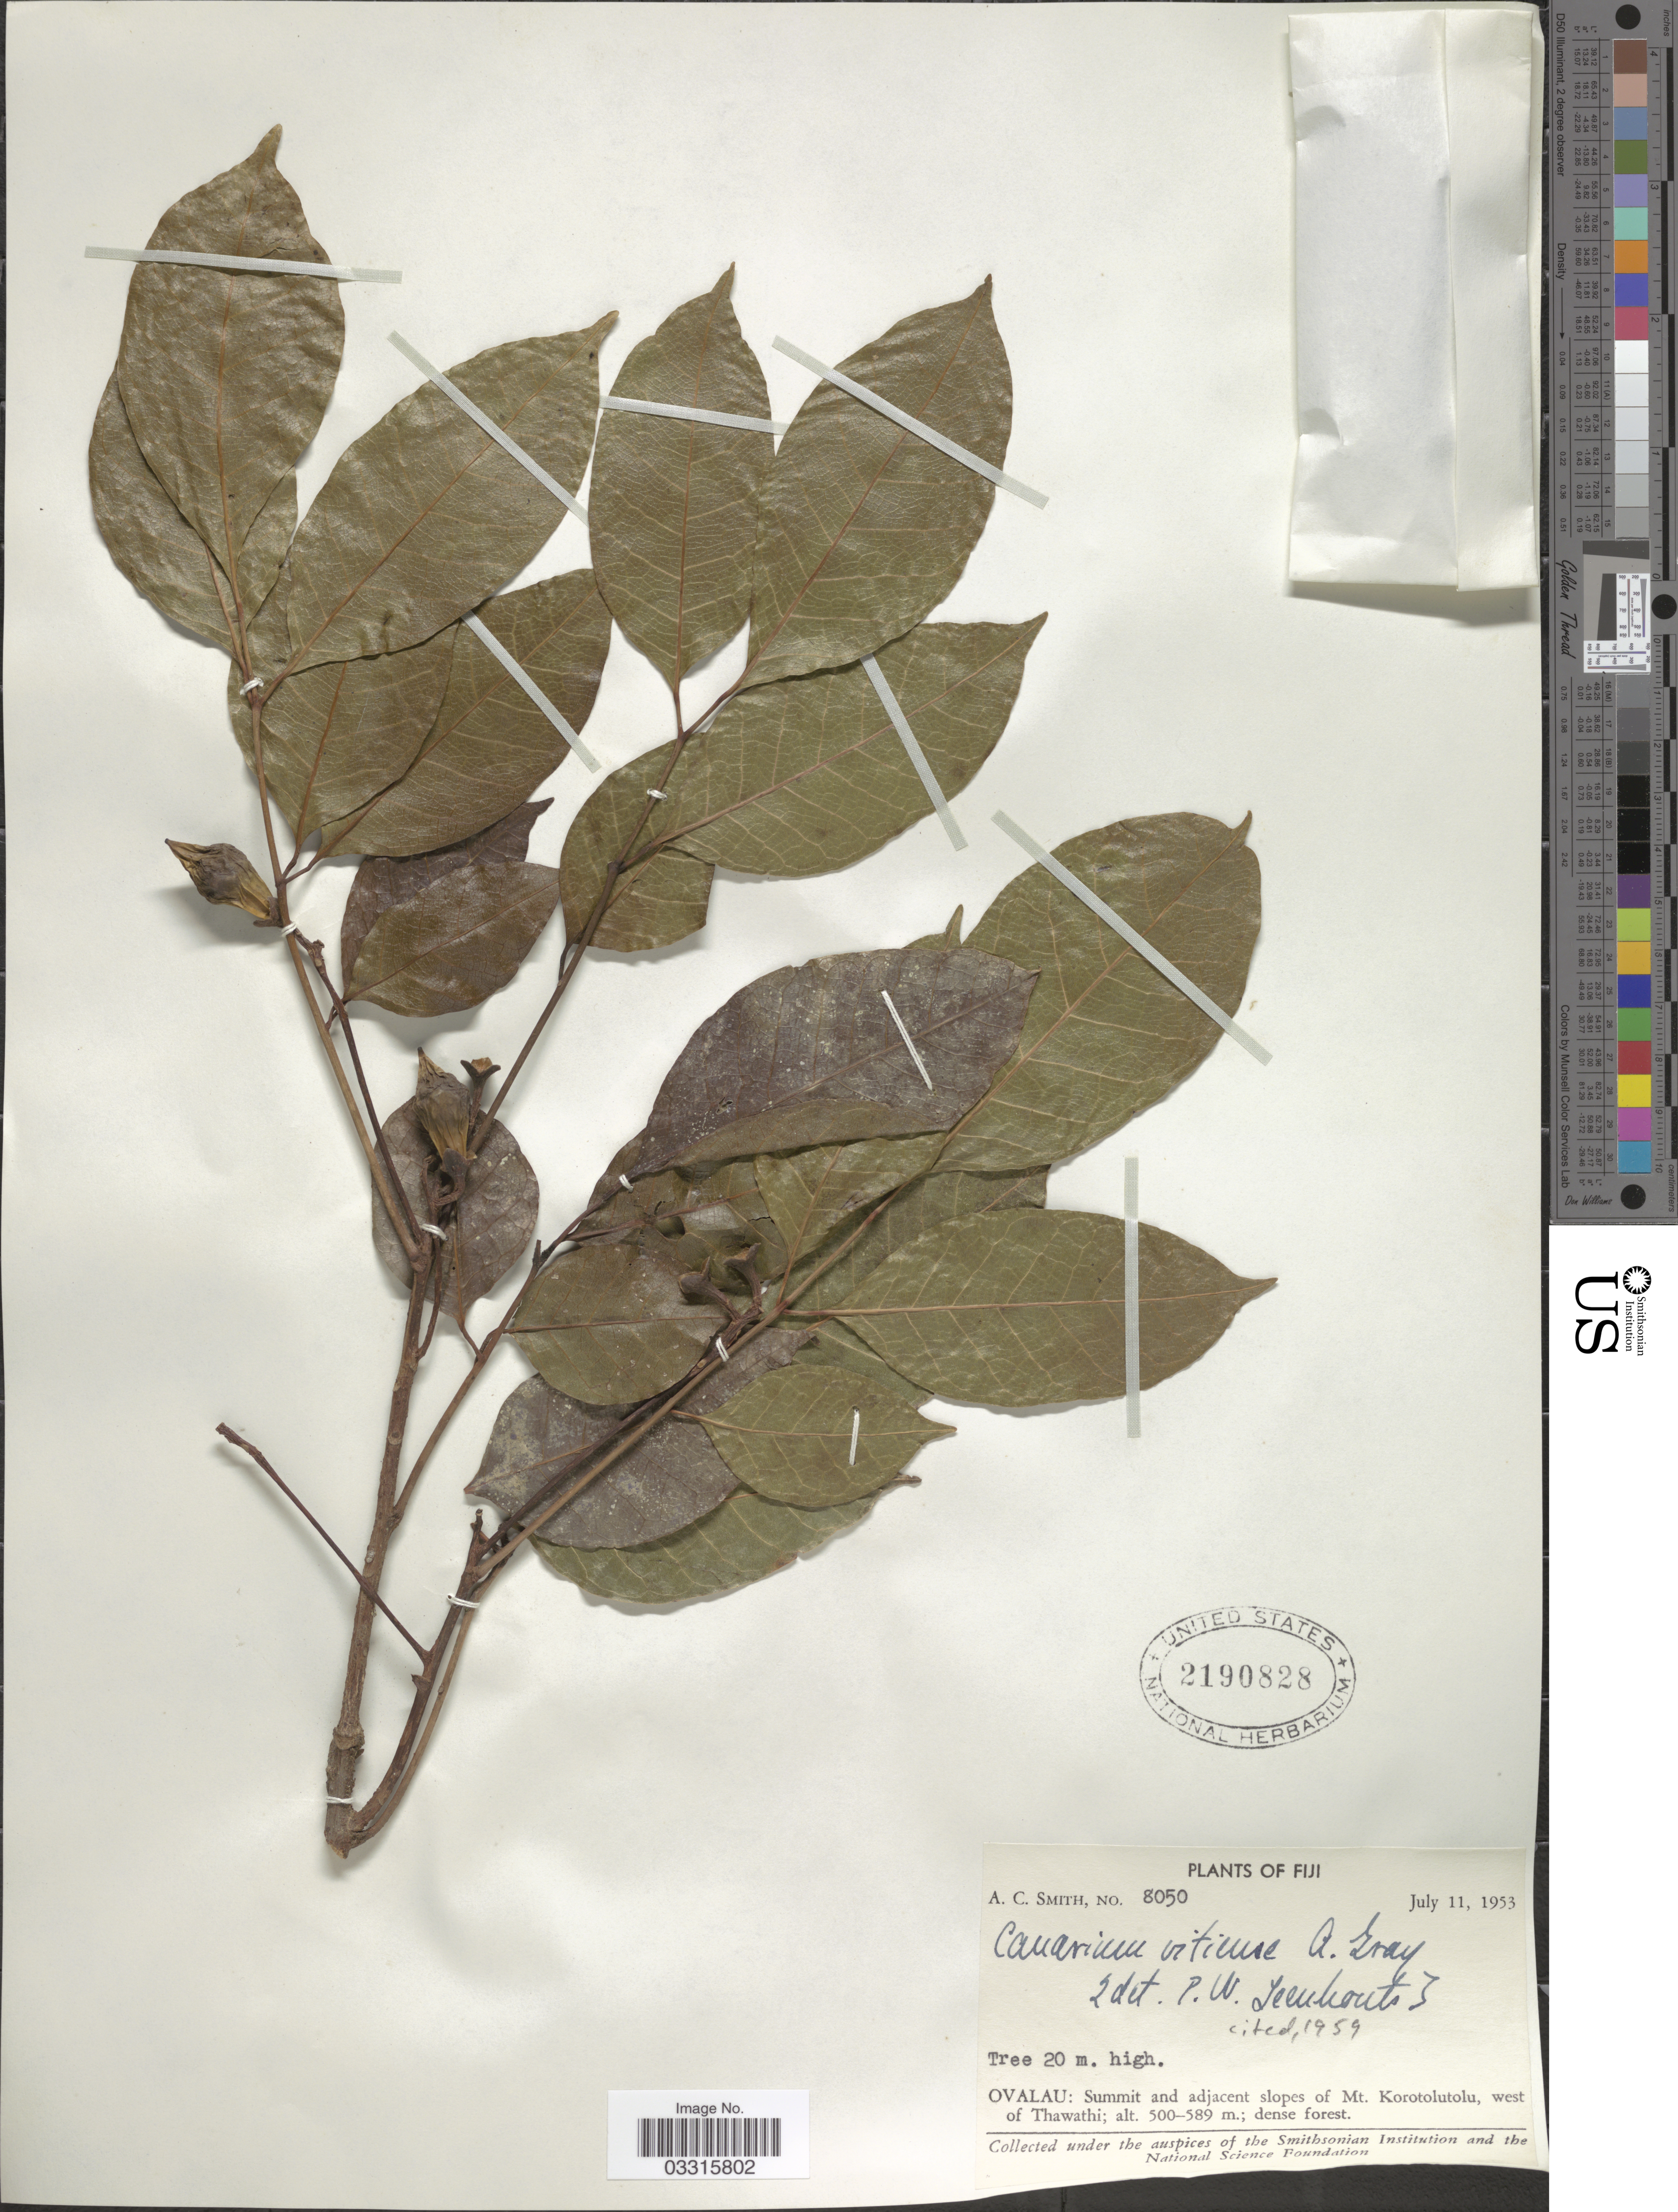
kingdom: Plantae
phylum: Tracheophyta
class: Magnoliopsida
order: Sapindales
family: Burseraceae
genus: Canarium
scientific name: Canarium vitiense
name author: A. Gray in Wilkes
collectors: A. C. Smith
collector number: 8050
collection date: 1953-07-11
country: Fiji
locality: Ovalau: Summit and adjacent slopes of Mt. Korotllutolu, west of Thawathi.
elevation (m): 500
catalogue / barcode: US 2190828